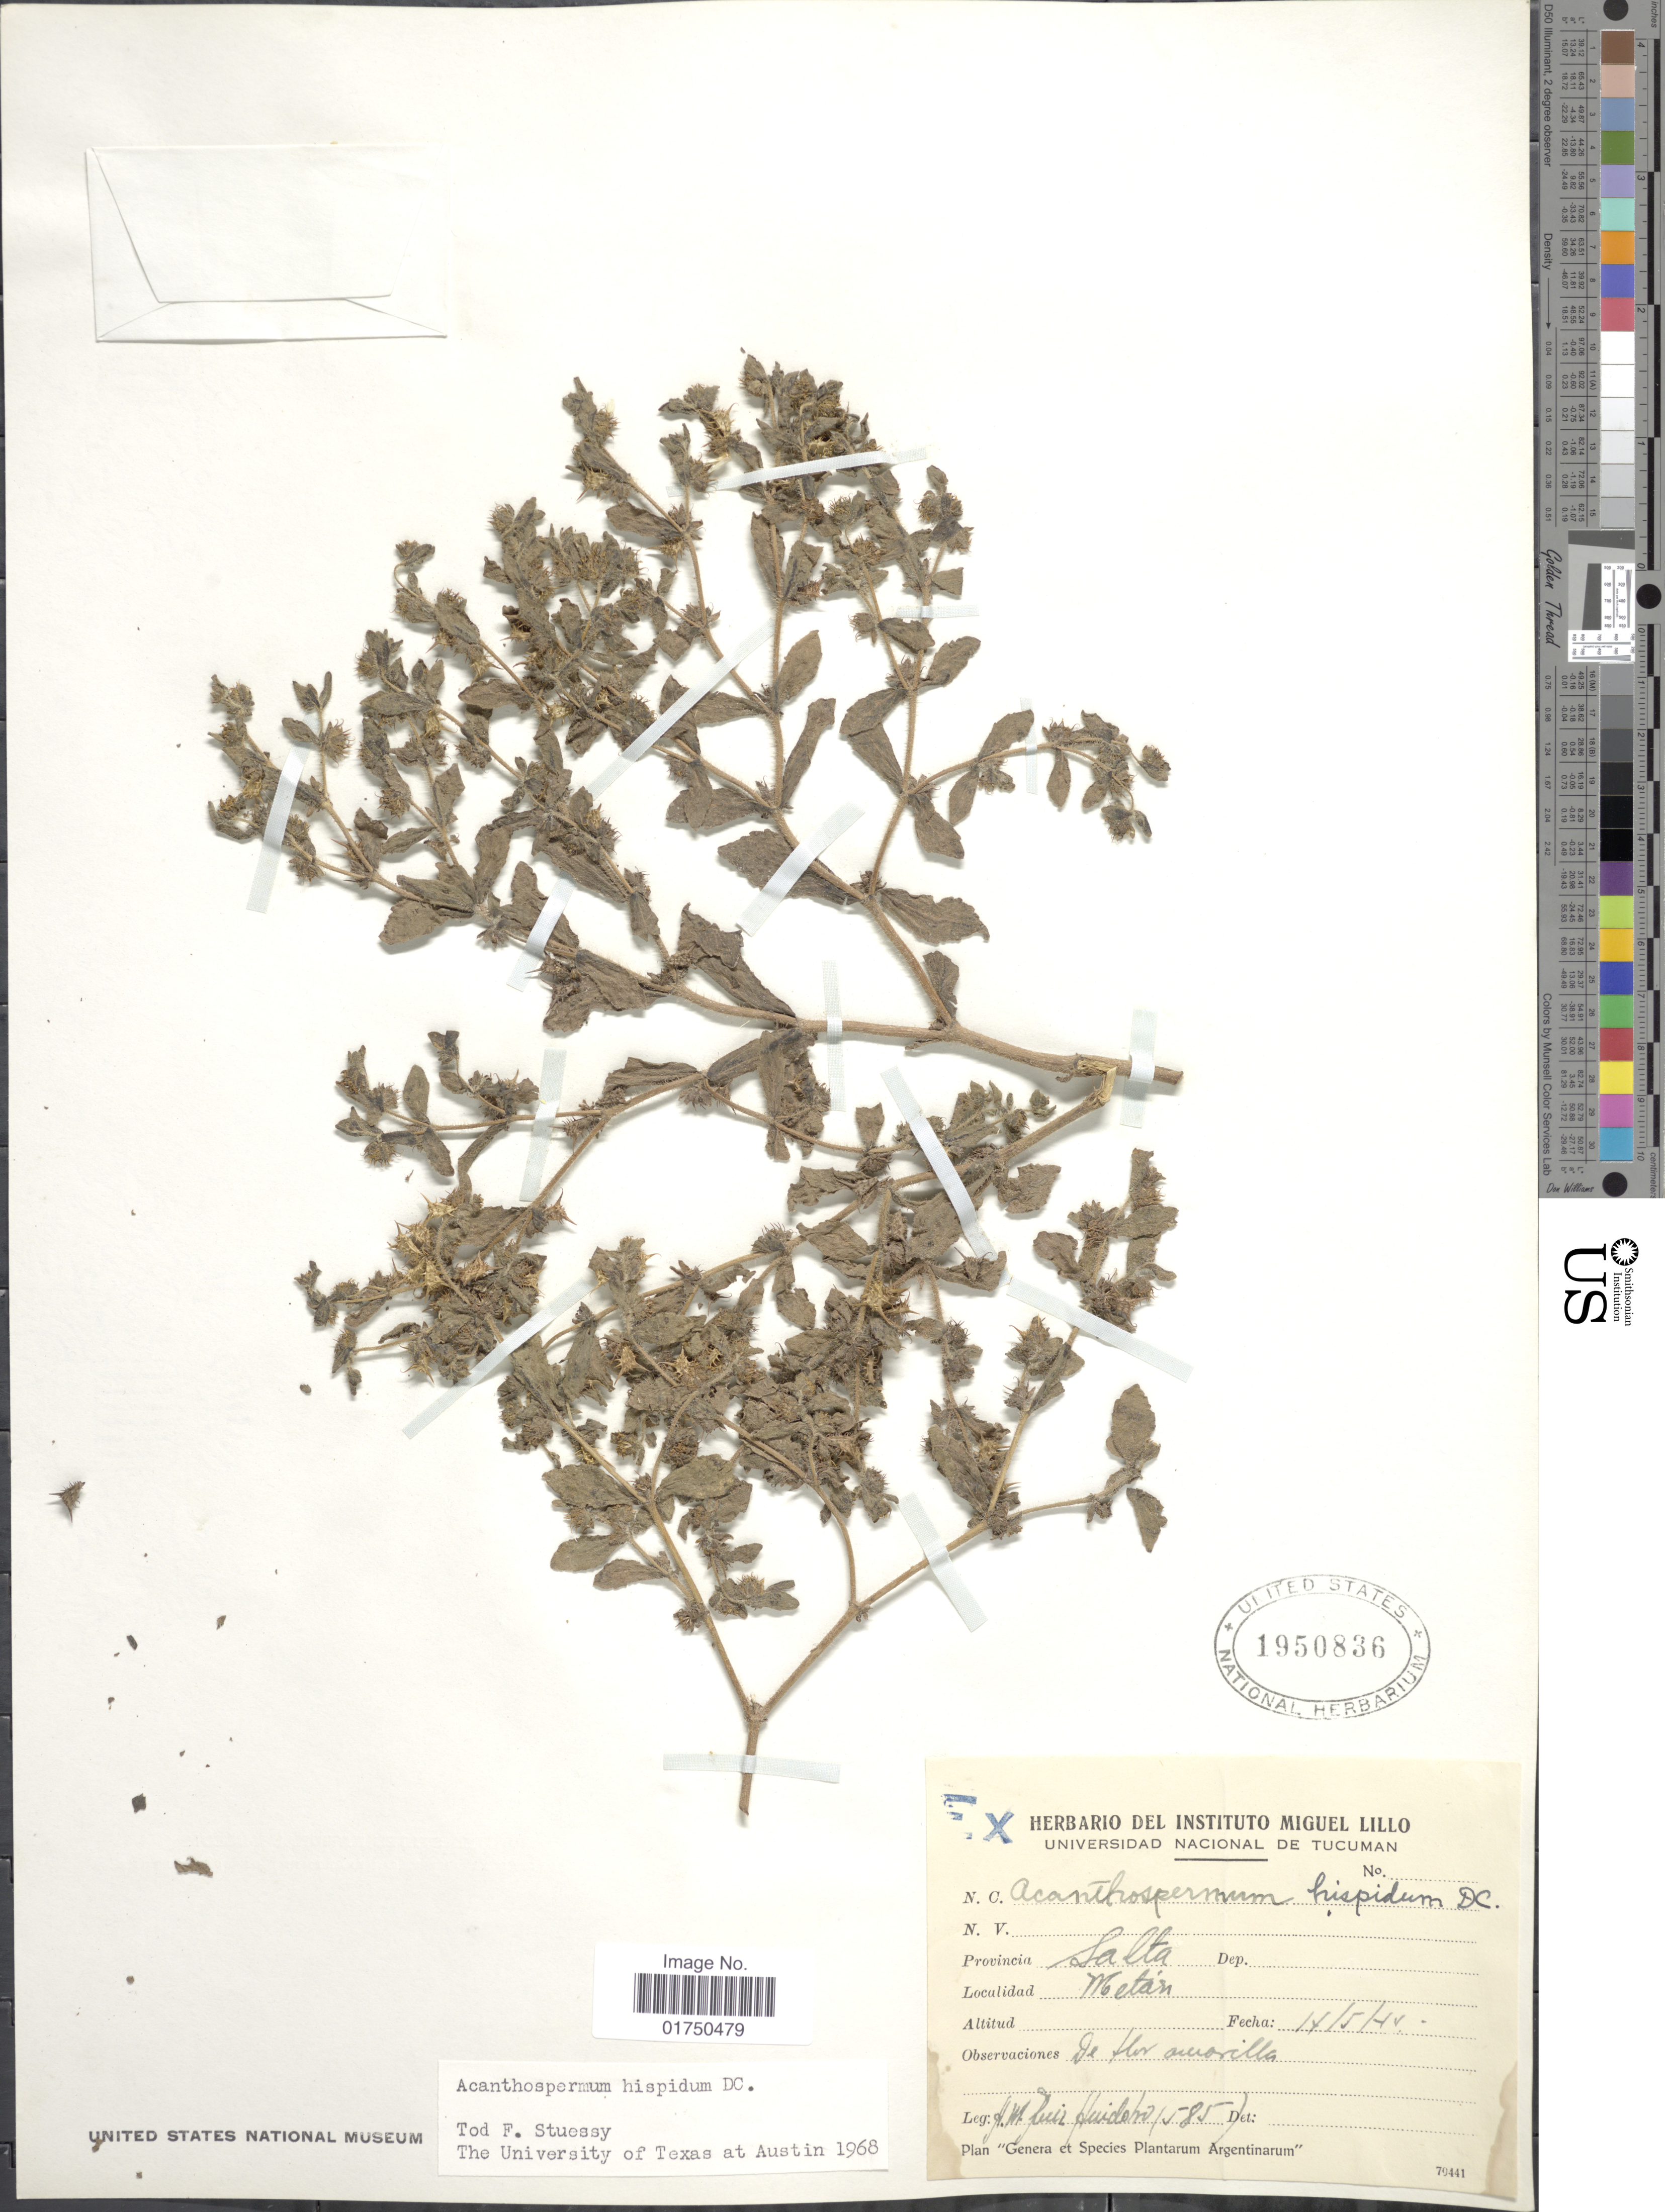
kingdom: Plantae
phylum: Tracheophyta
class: Magnoliopsida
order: Asterales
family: Asteraceae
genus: Acanthospermum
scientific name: Acanthospermum hispidum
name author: DC.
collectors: J. M. Ruiz Huidobo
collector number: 585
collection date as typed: Transcribed d/m/y: 14/5/44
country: Argentina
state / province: Salta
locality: Provincia Salta. Metán.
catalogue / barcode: US 1950836